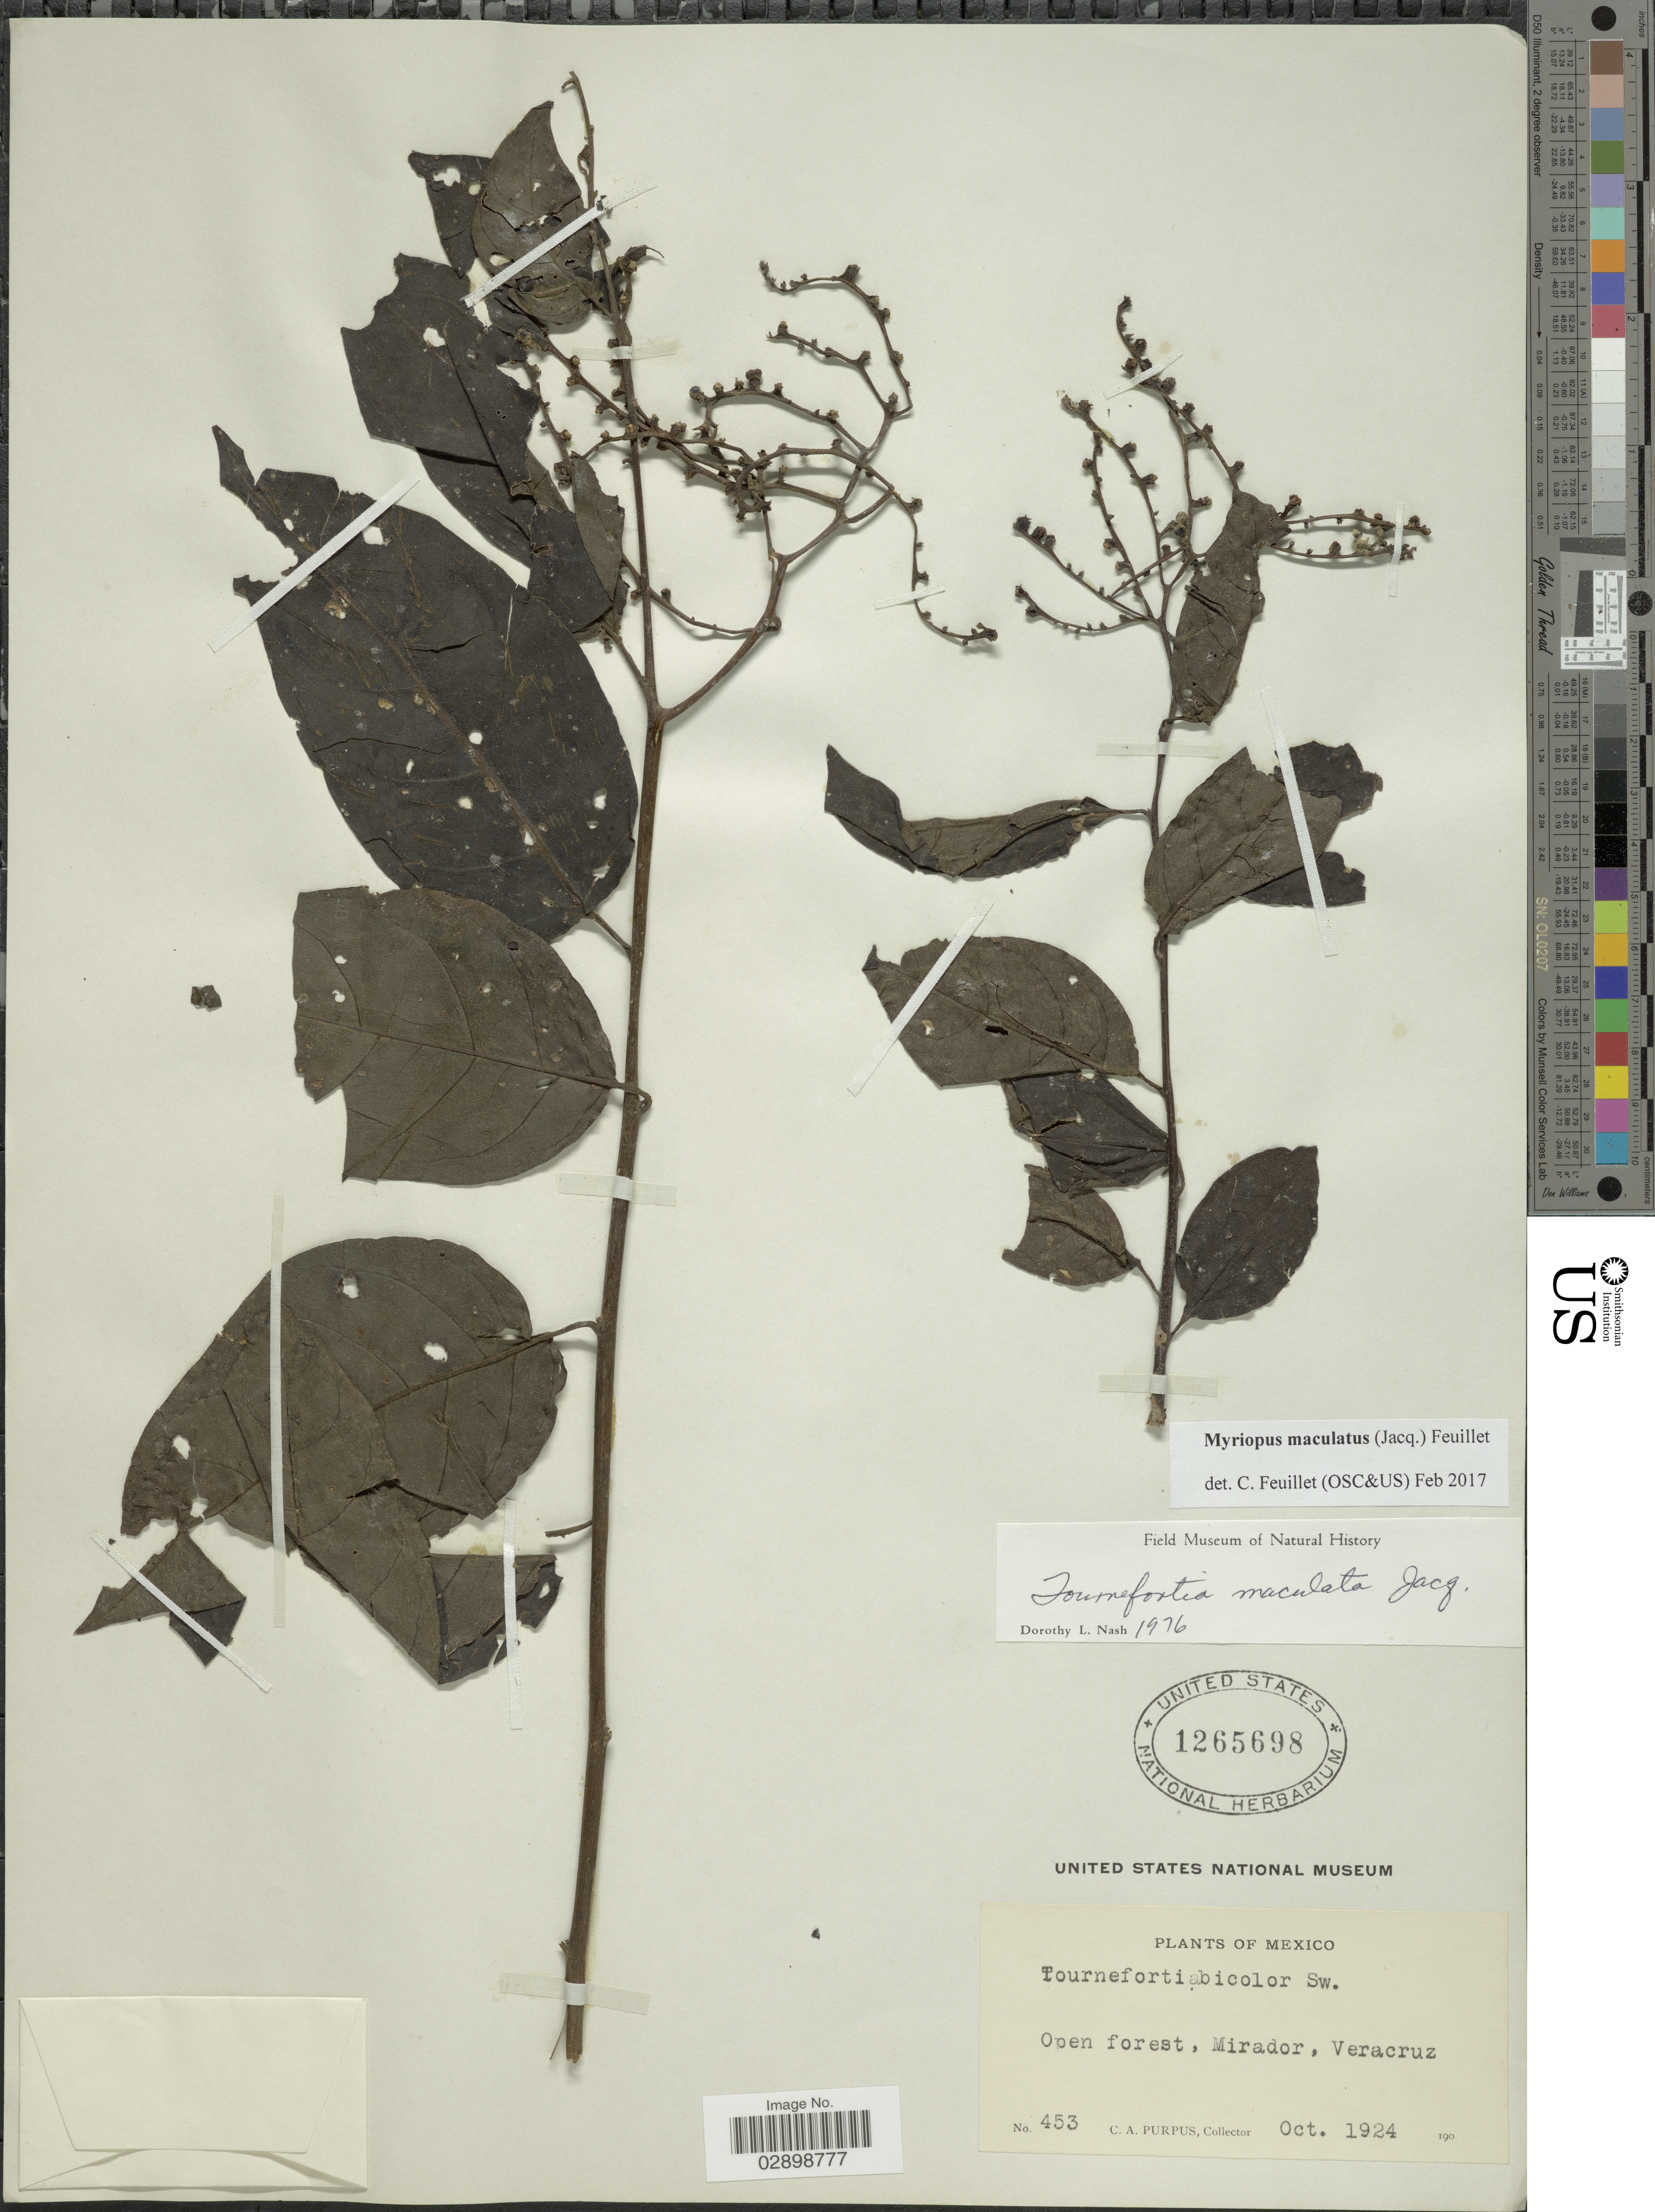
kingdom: Plantae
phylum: Tracheophyta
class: Magnoliopsida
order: Boraginales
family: Heliotropiaceae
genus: Myriopus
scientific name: Myriopus maculatus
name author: (Jacq.) Feuillet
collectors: C. A. Purpus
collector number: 453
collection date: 1924-10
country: Mexico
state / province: Veracruz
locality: Mirador, Veracruz.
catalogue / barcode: US 1265698